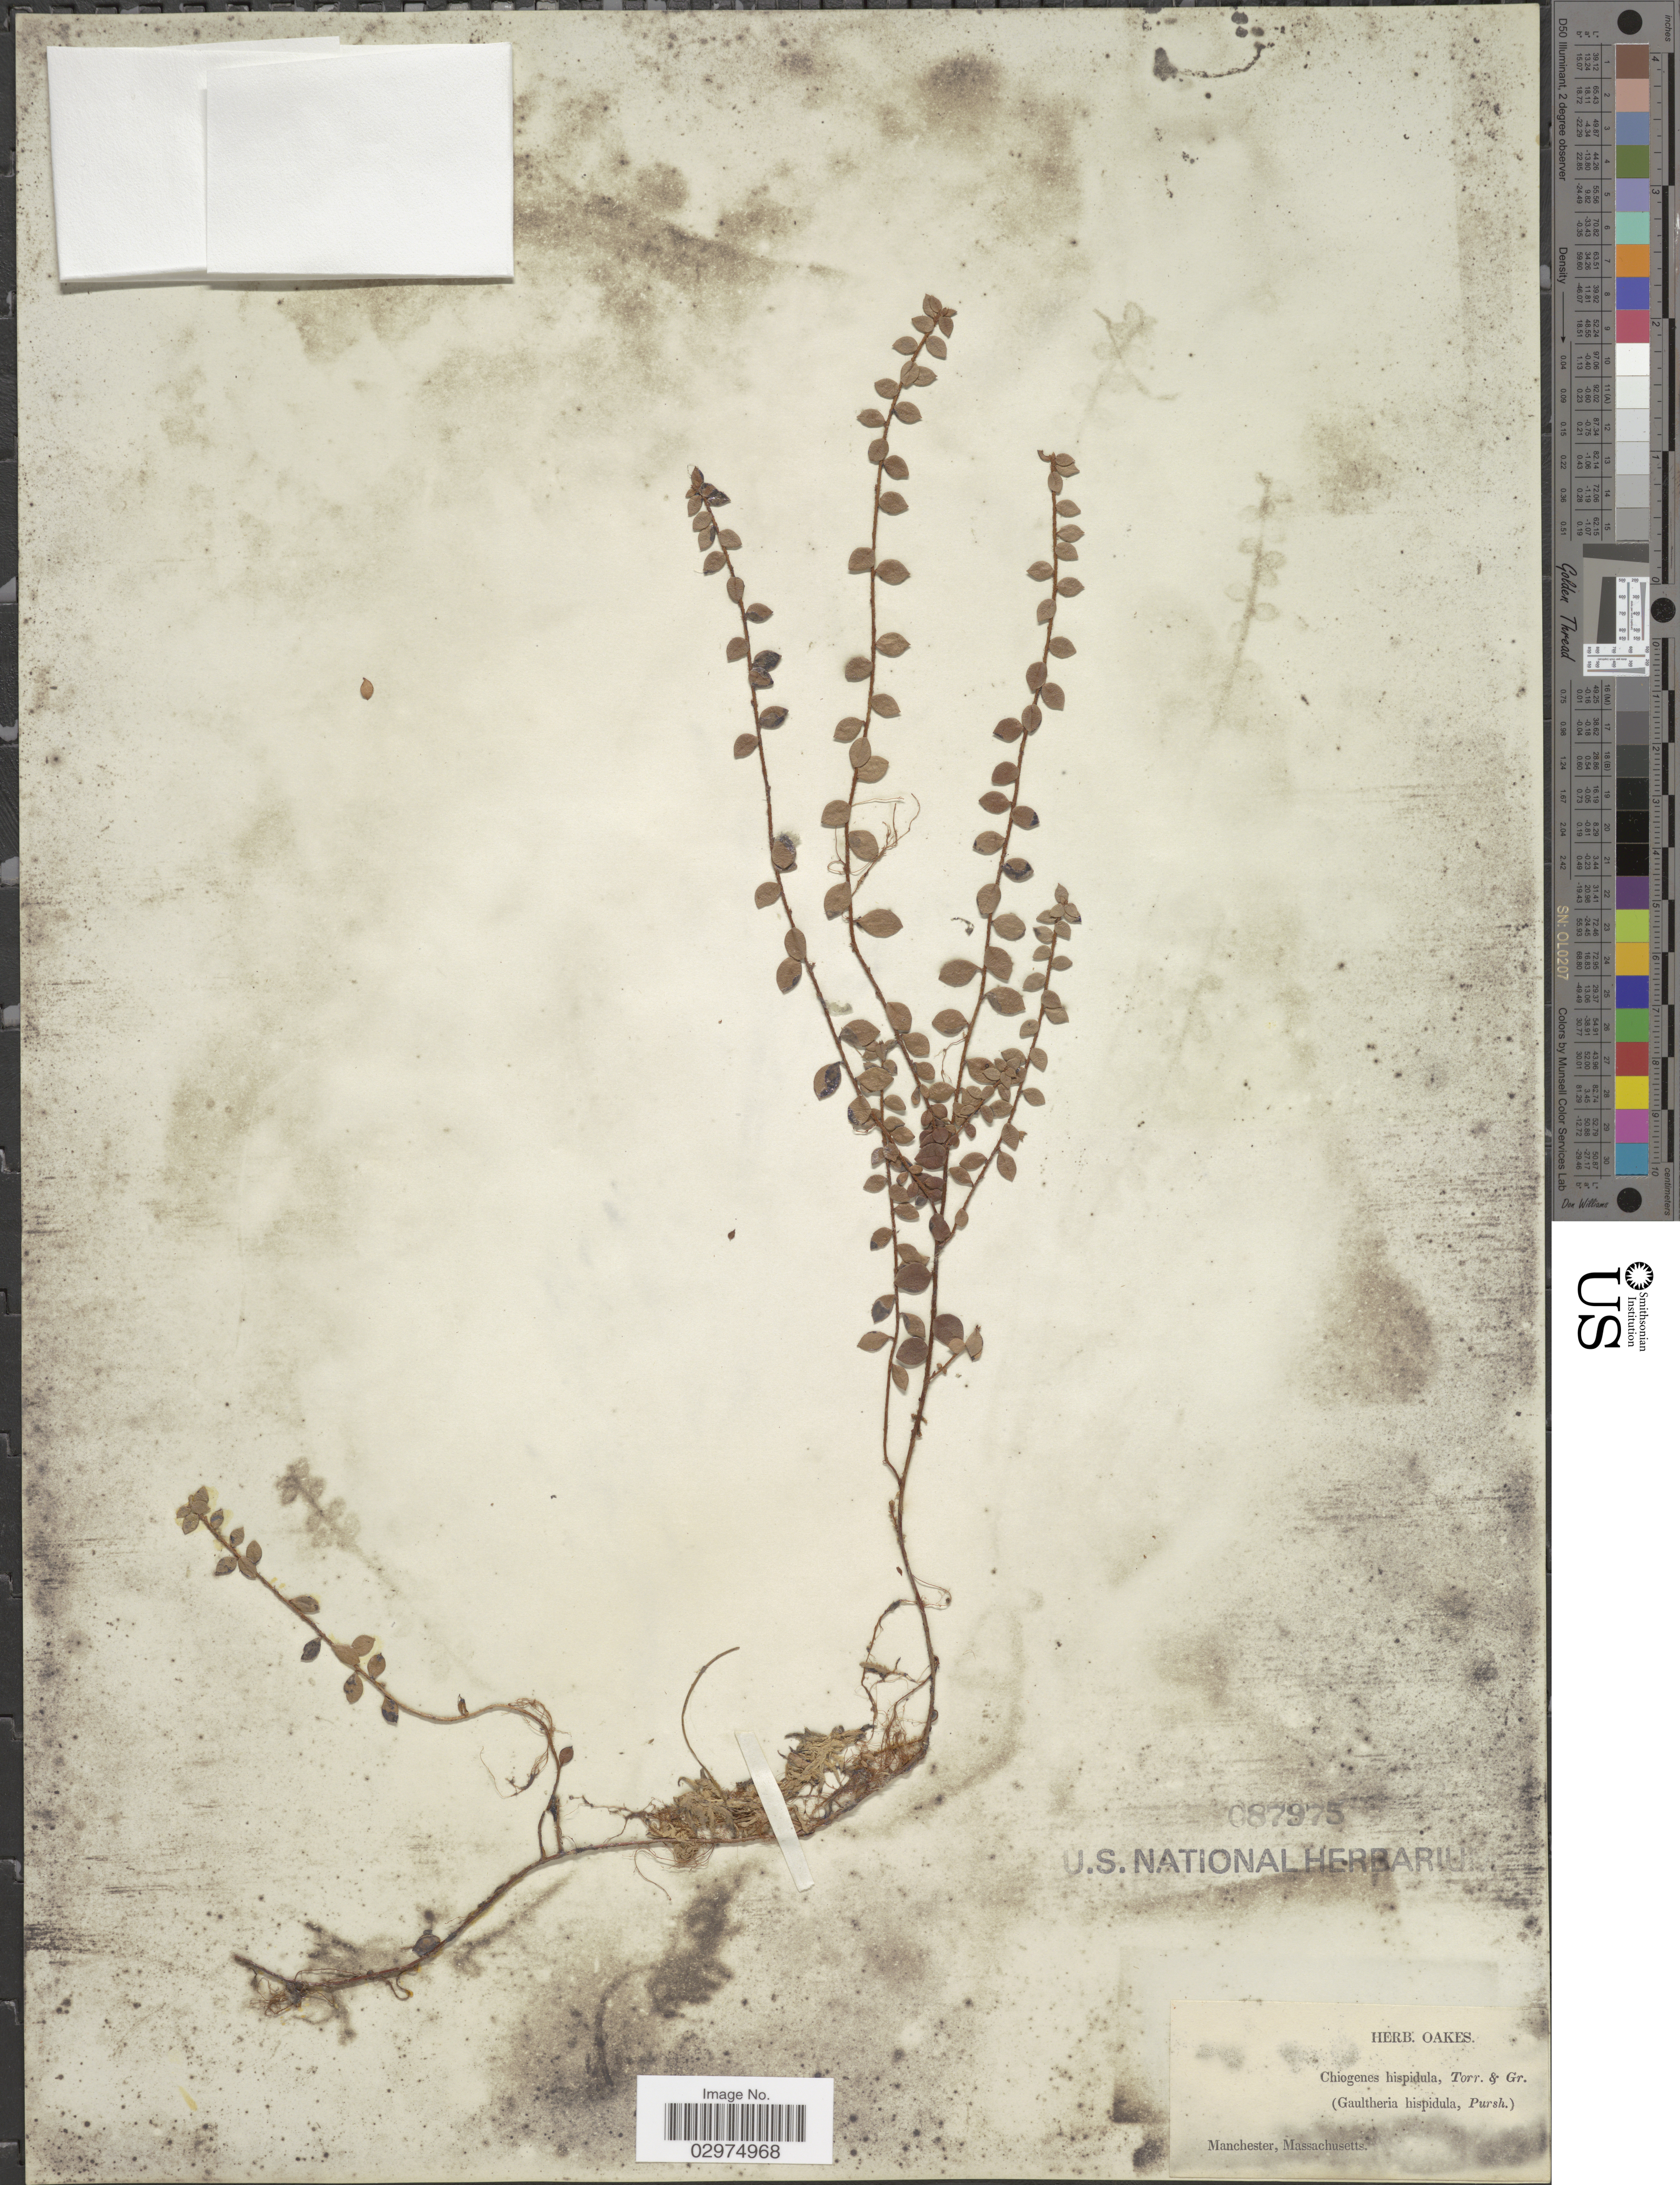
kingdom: Plantae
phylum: Tracheophyta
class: Magnoliopsida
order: Ericales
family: Ericaceae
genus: Gaultheria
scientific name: Gaultheria hispidula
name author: (L.) Muhl. ex Bigelow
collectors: ex herb. Oakes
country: United States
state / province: Massachusetts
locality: Manchester.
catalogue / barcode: US 87975